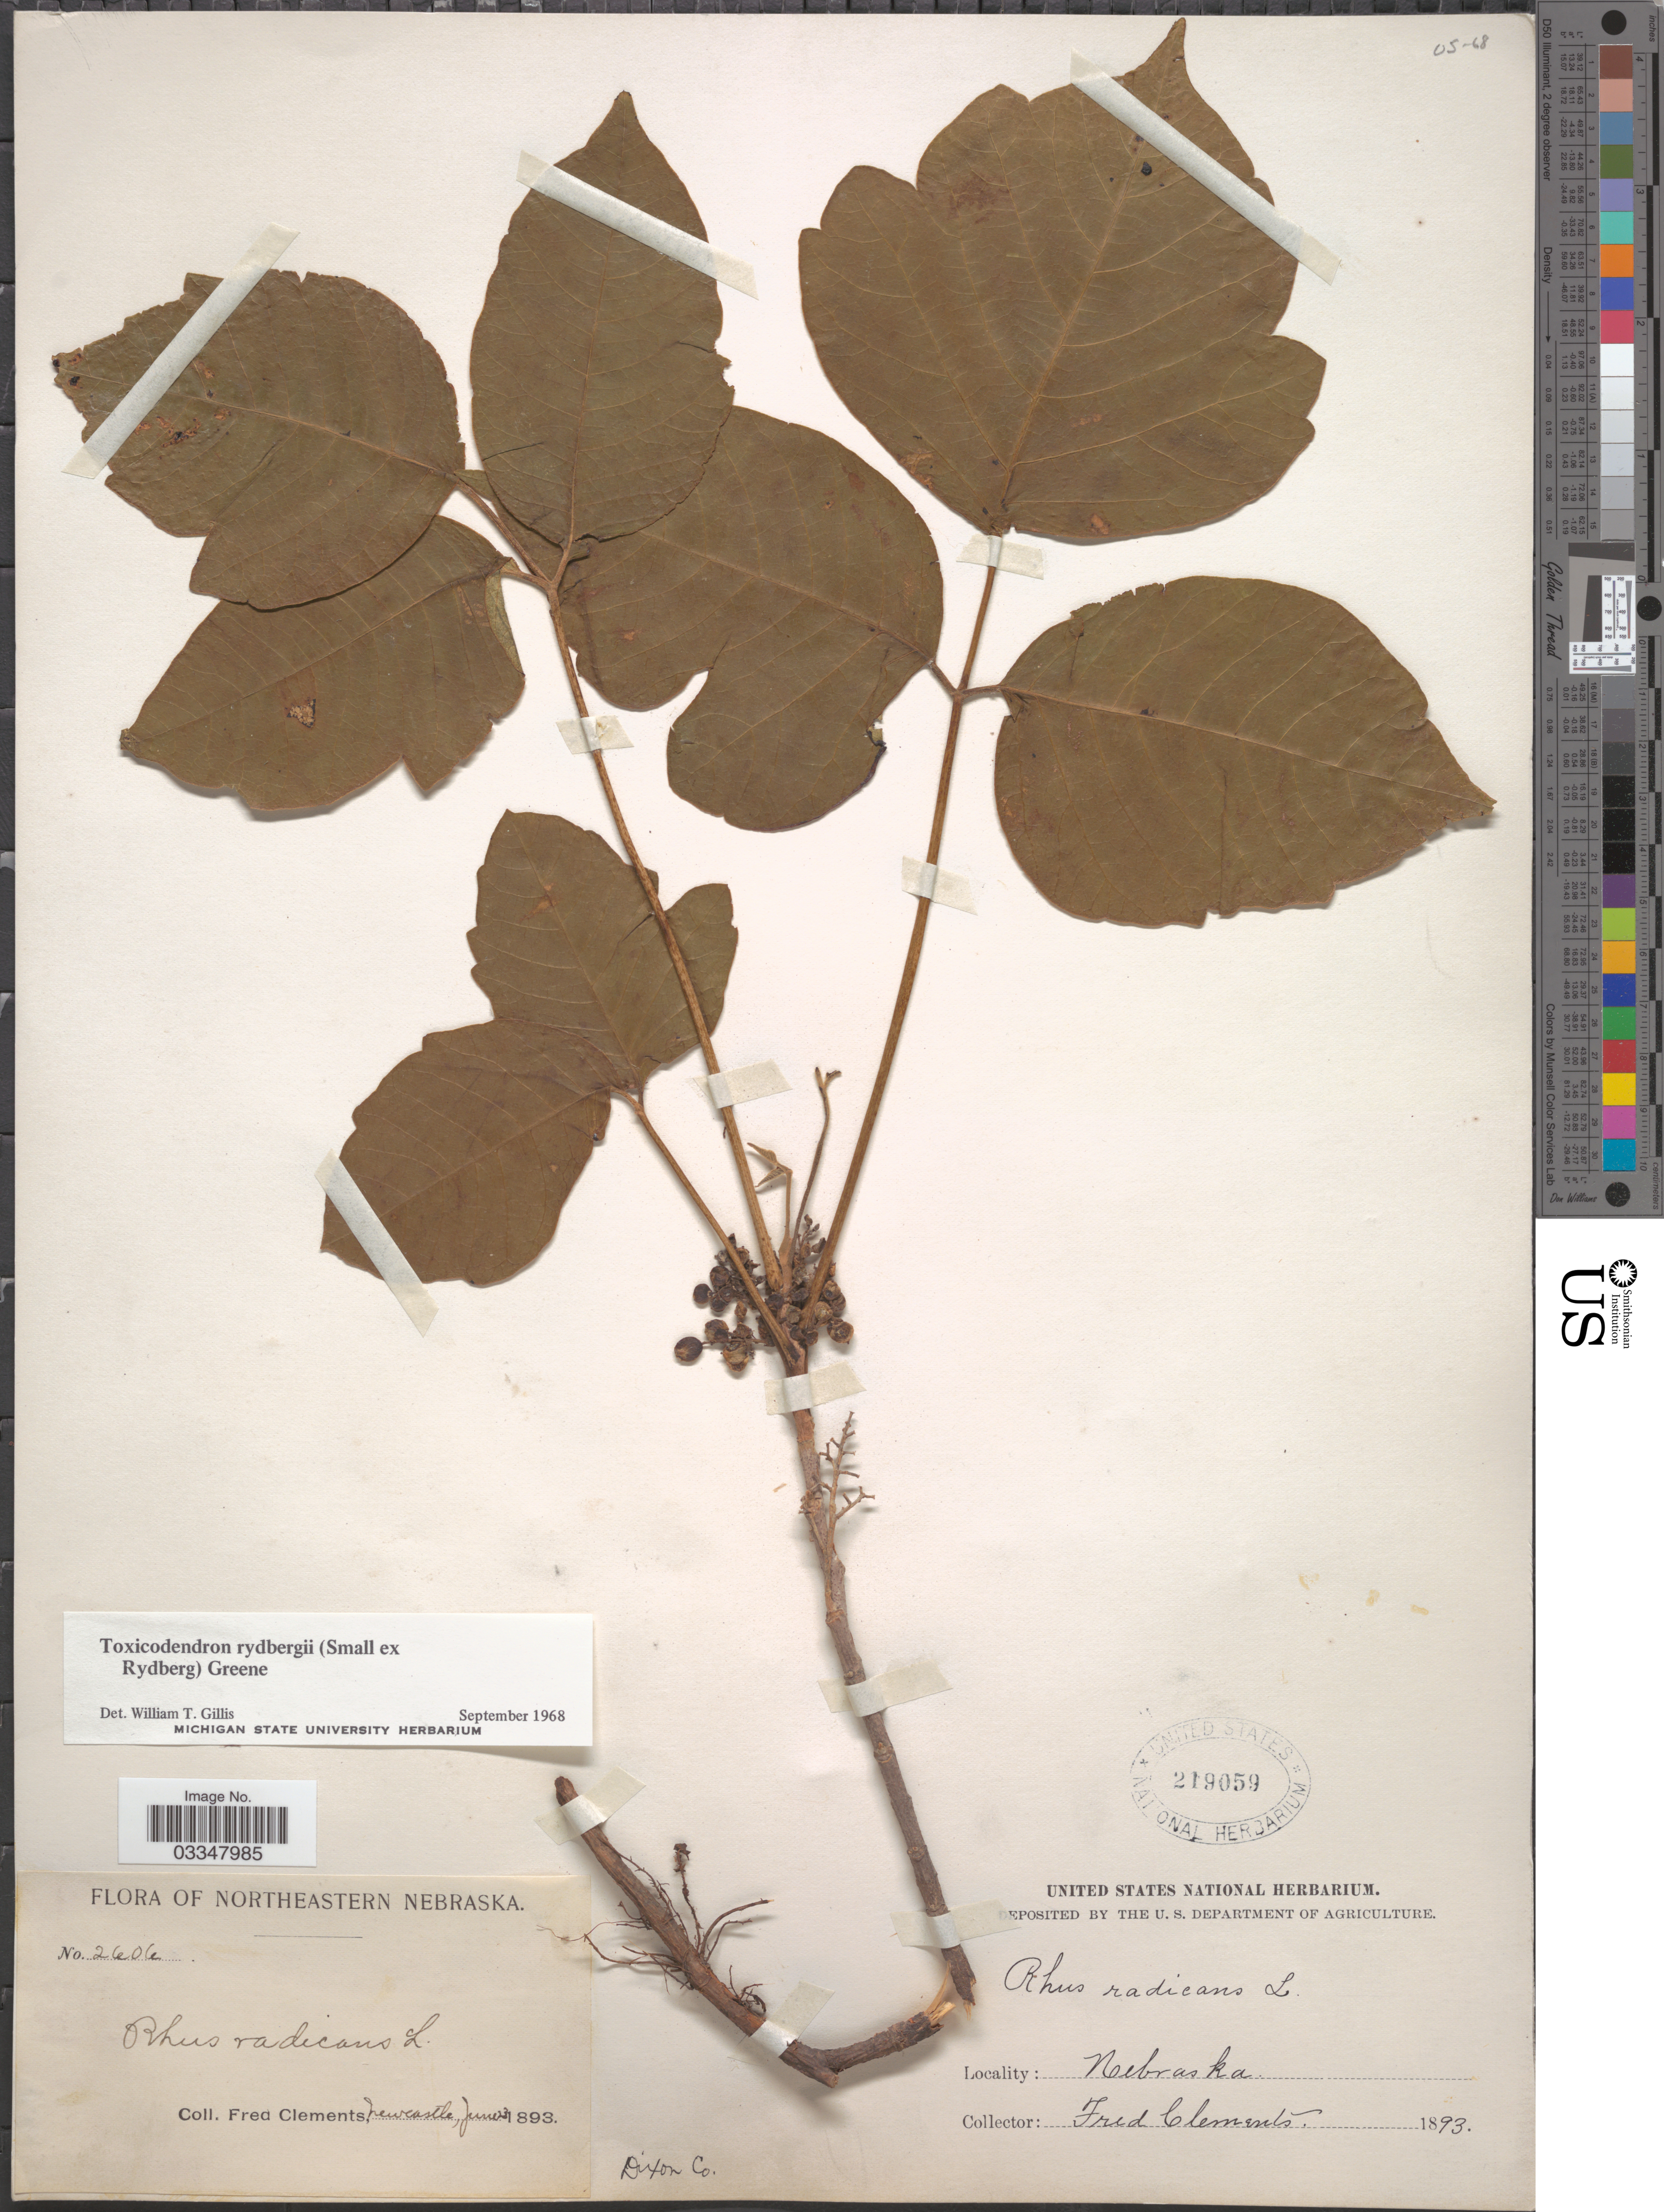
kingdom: Plantae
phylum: Tracheophyta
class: Magnoliopsida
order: Sapindales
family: Anacardiaceae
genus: Toxicodendron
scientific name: Toxicodendron radicans subsp. rydbergii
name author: (Small & Rydb.) Á. Löve & D. Löve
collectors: F. Clements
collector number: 2606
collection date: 1893-06-03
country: United States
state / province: Nebraska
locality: Northeastern Nebreska. Dixon Co.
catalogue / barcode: US 219059